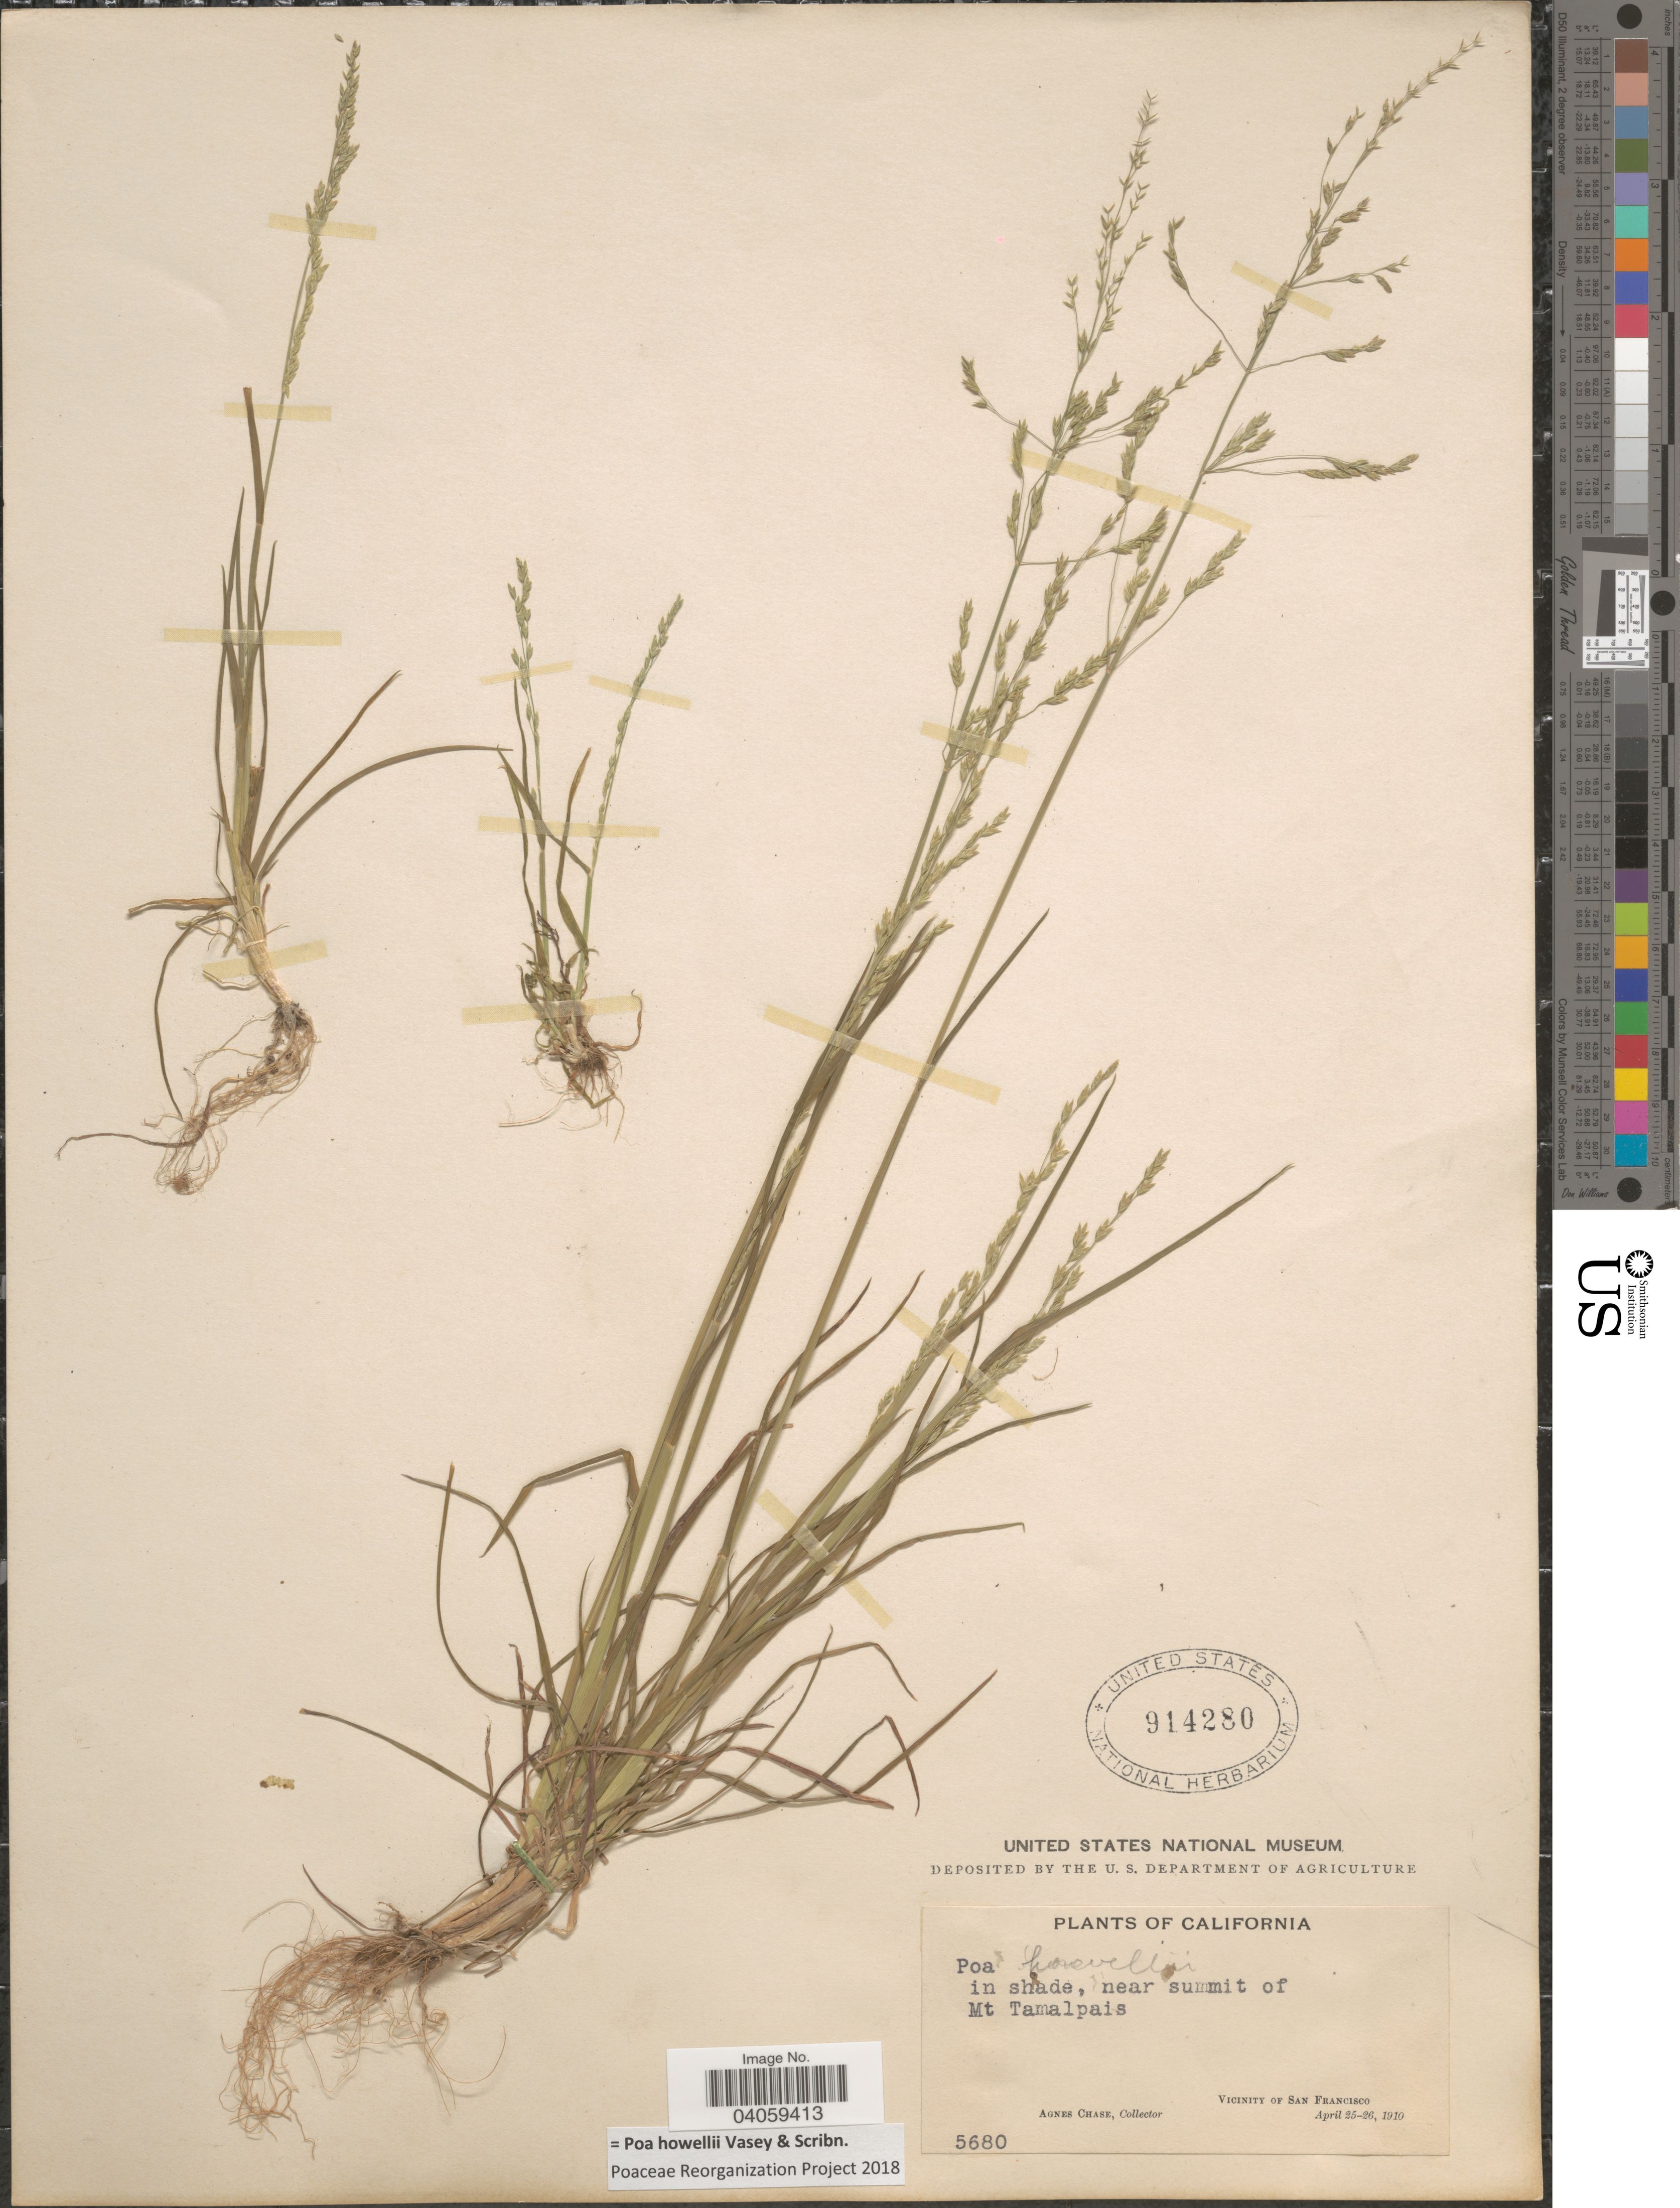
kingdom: Plantae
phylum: Tracheophyta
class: Liliopsida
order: Poales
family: Poaceae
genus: Poa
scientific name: Poa howellii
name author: Vasey & Scribn.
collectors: A. Chase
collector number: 5680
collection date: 1910-04-25/1910-04-26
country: United States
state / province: California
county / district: San Francisco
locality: In shade, near summit of Mt Tamalpais. Vicinity of San Francisco.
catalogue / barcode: US 914280